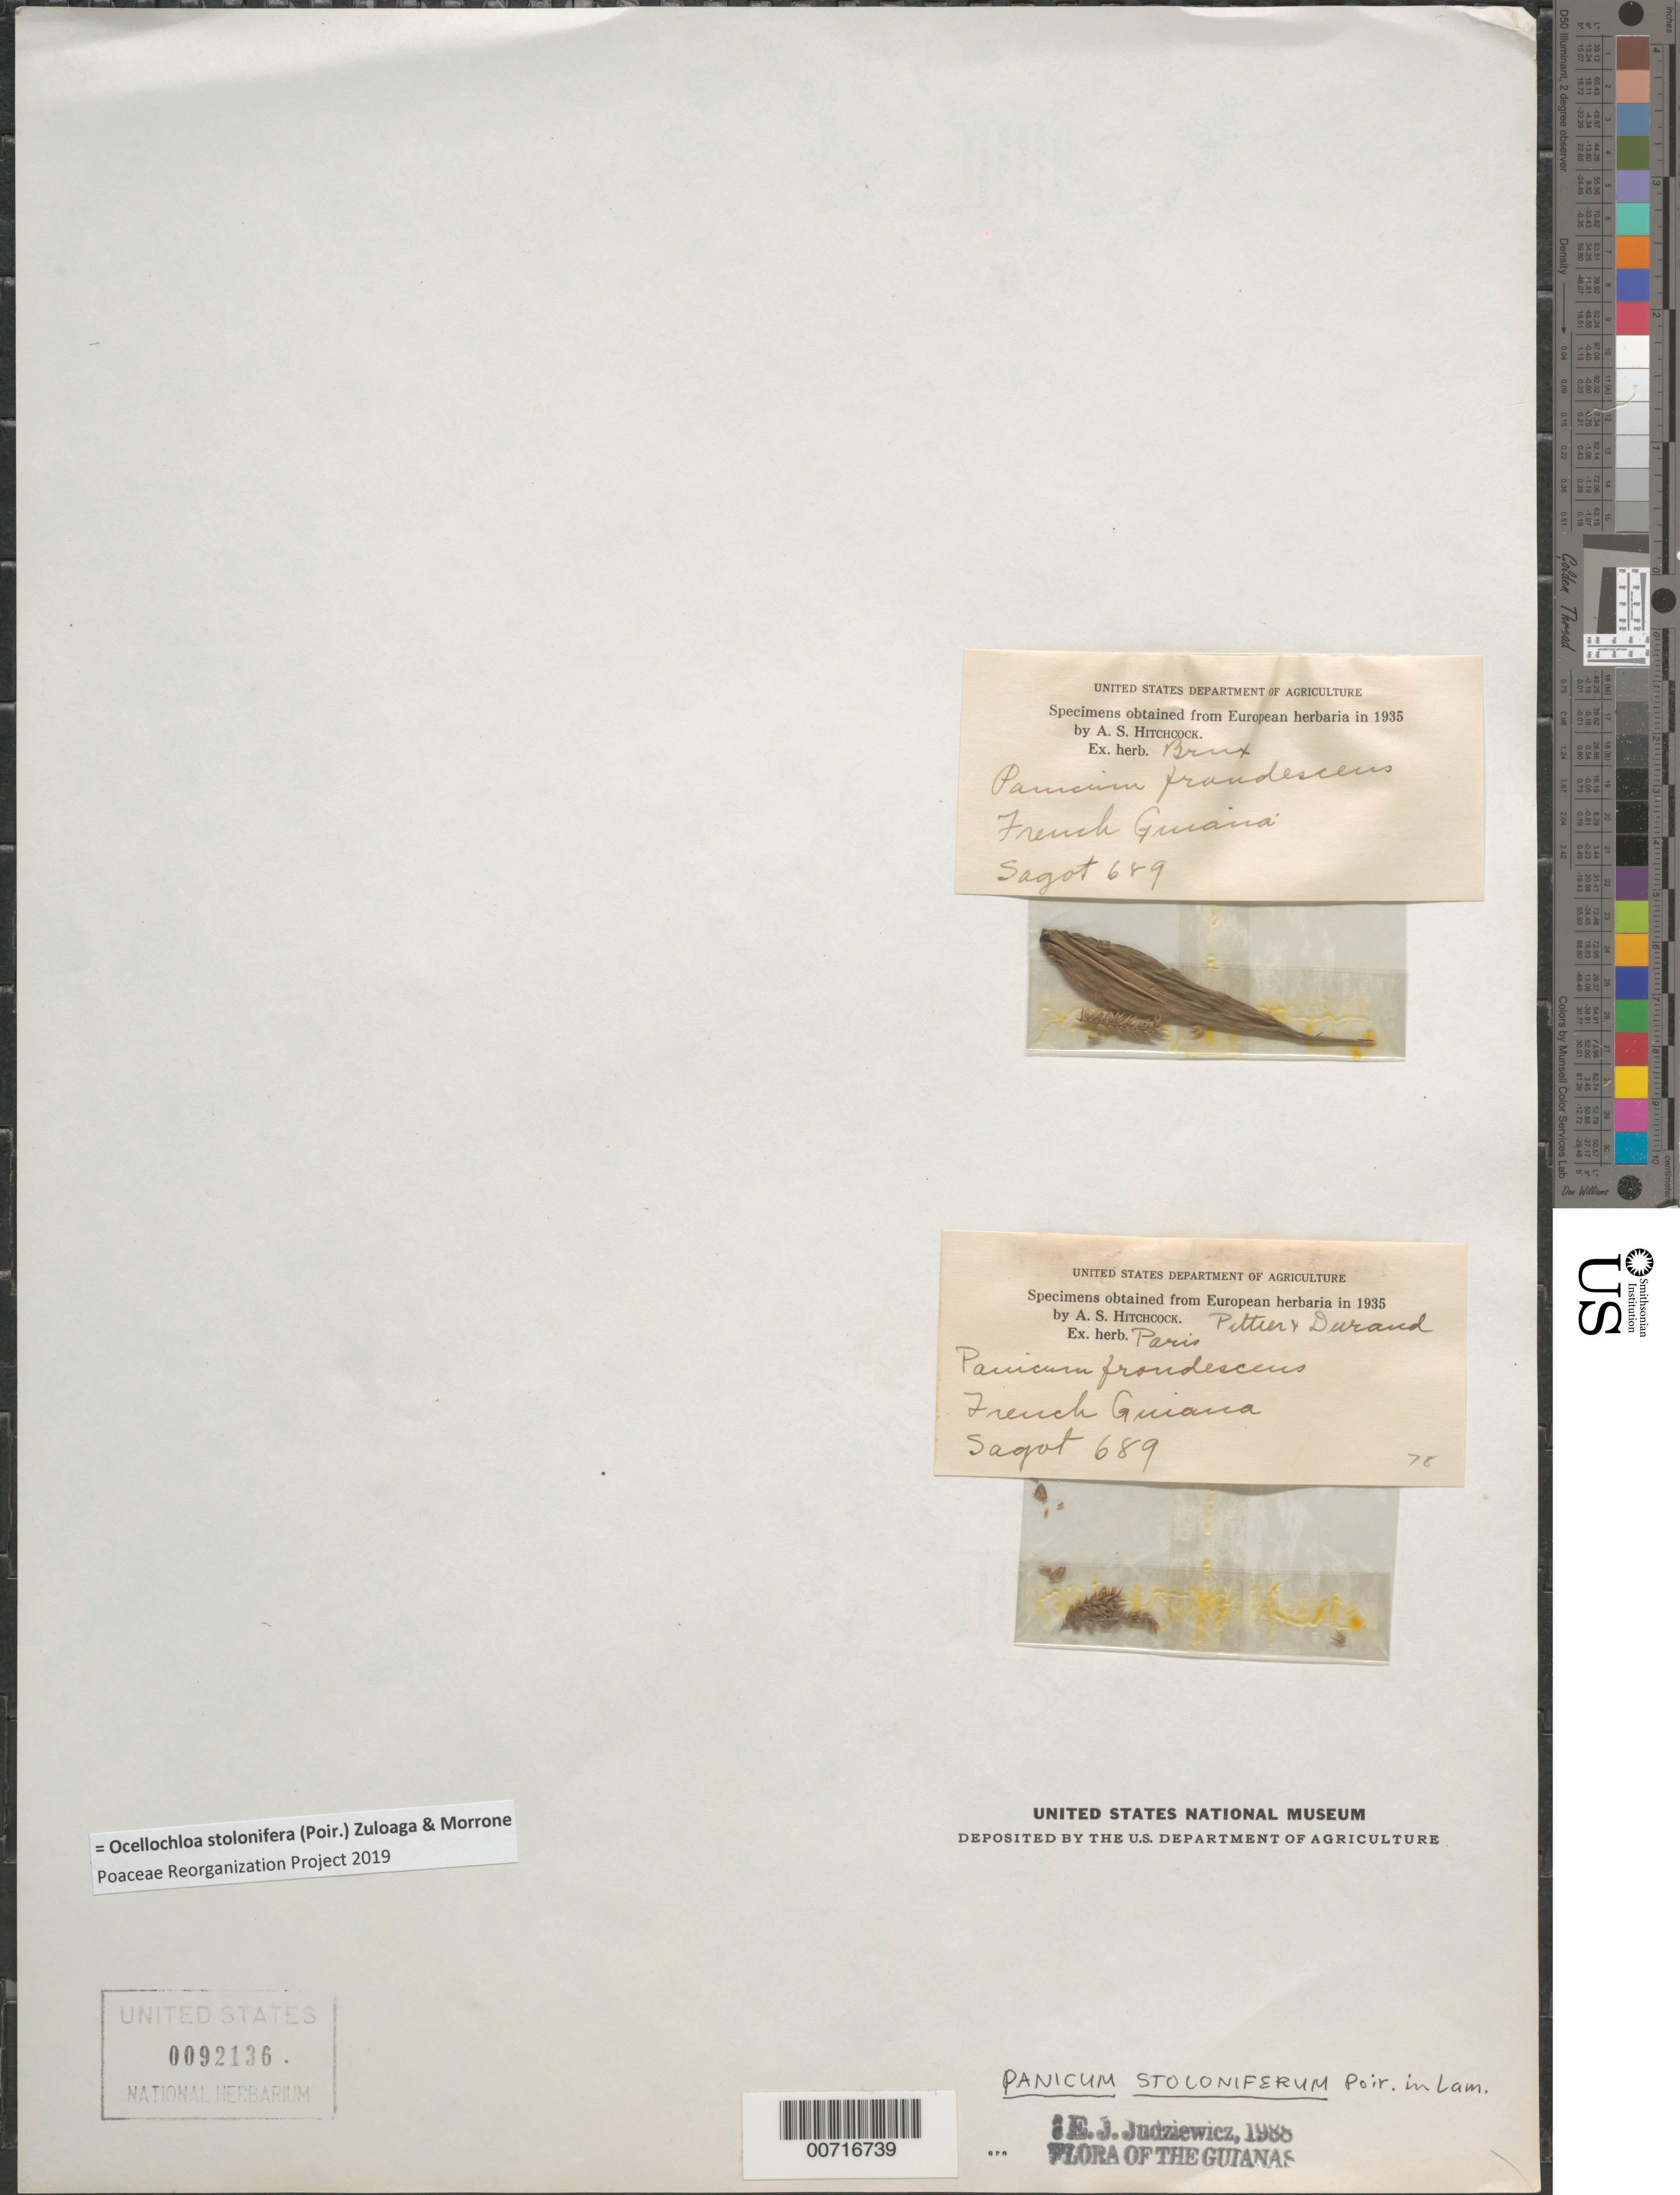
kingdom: Plantae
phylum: Tracheophyta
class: Liliopsida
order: Poales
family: Poaceae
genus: Panicum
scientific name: Panicum stoloniferum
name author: Poir.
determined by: Judziewicz, E. J.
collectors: P. A. Sagot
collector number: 689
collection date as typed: s.d.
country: French Guiana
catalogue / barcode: US 92136